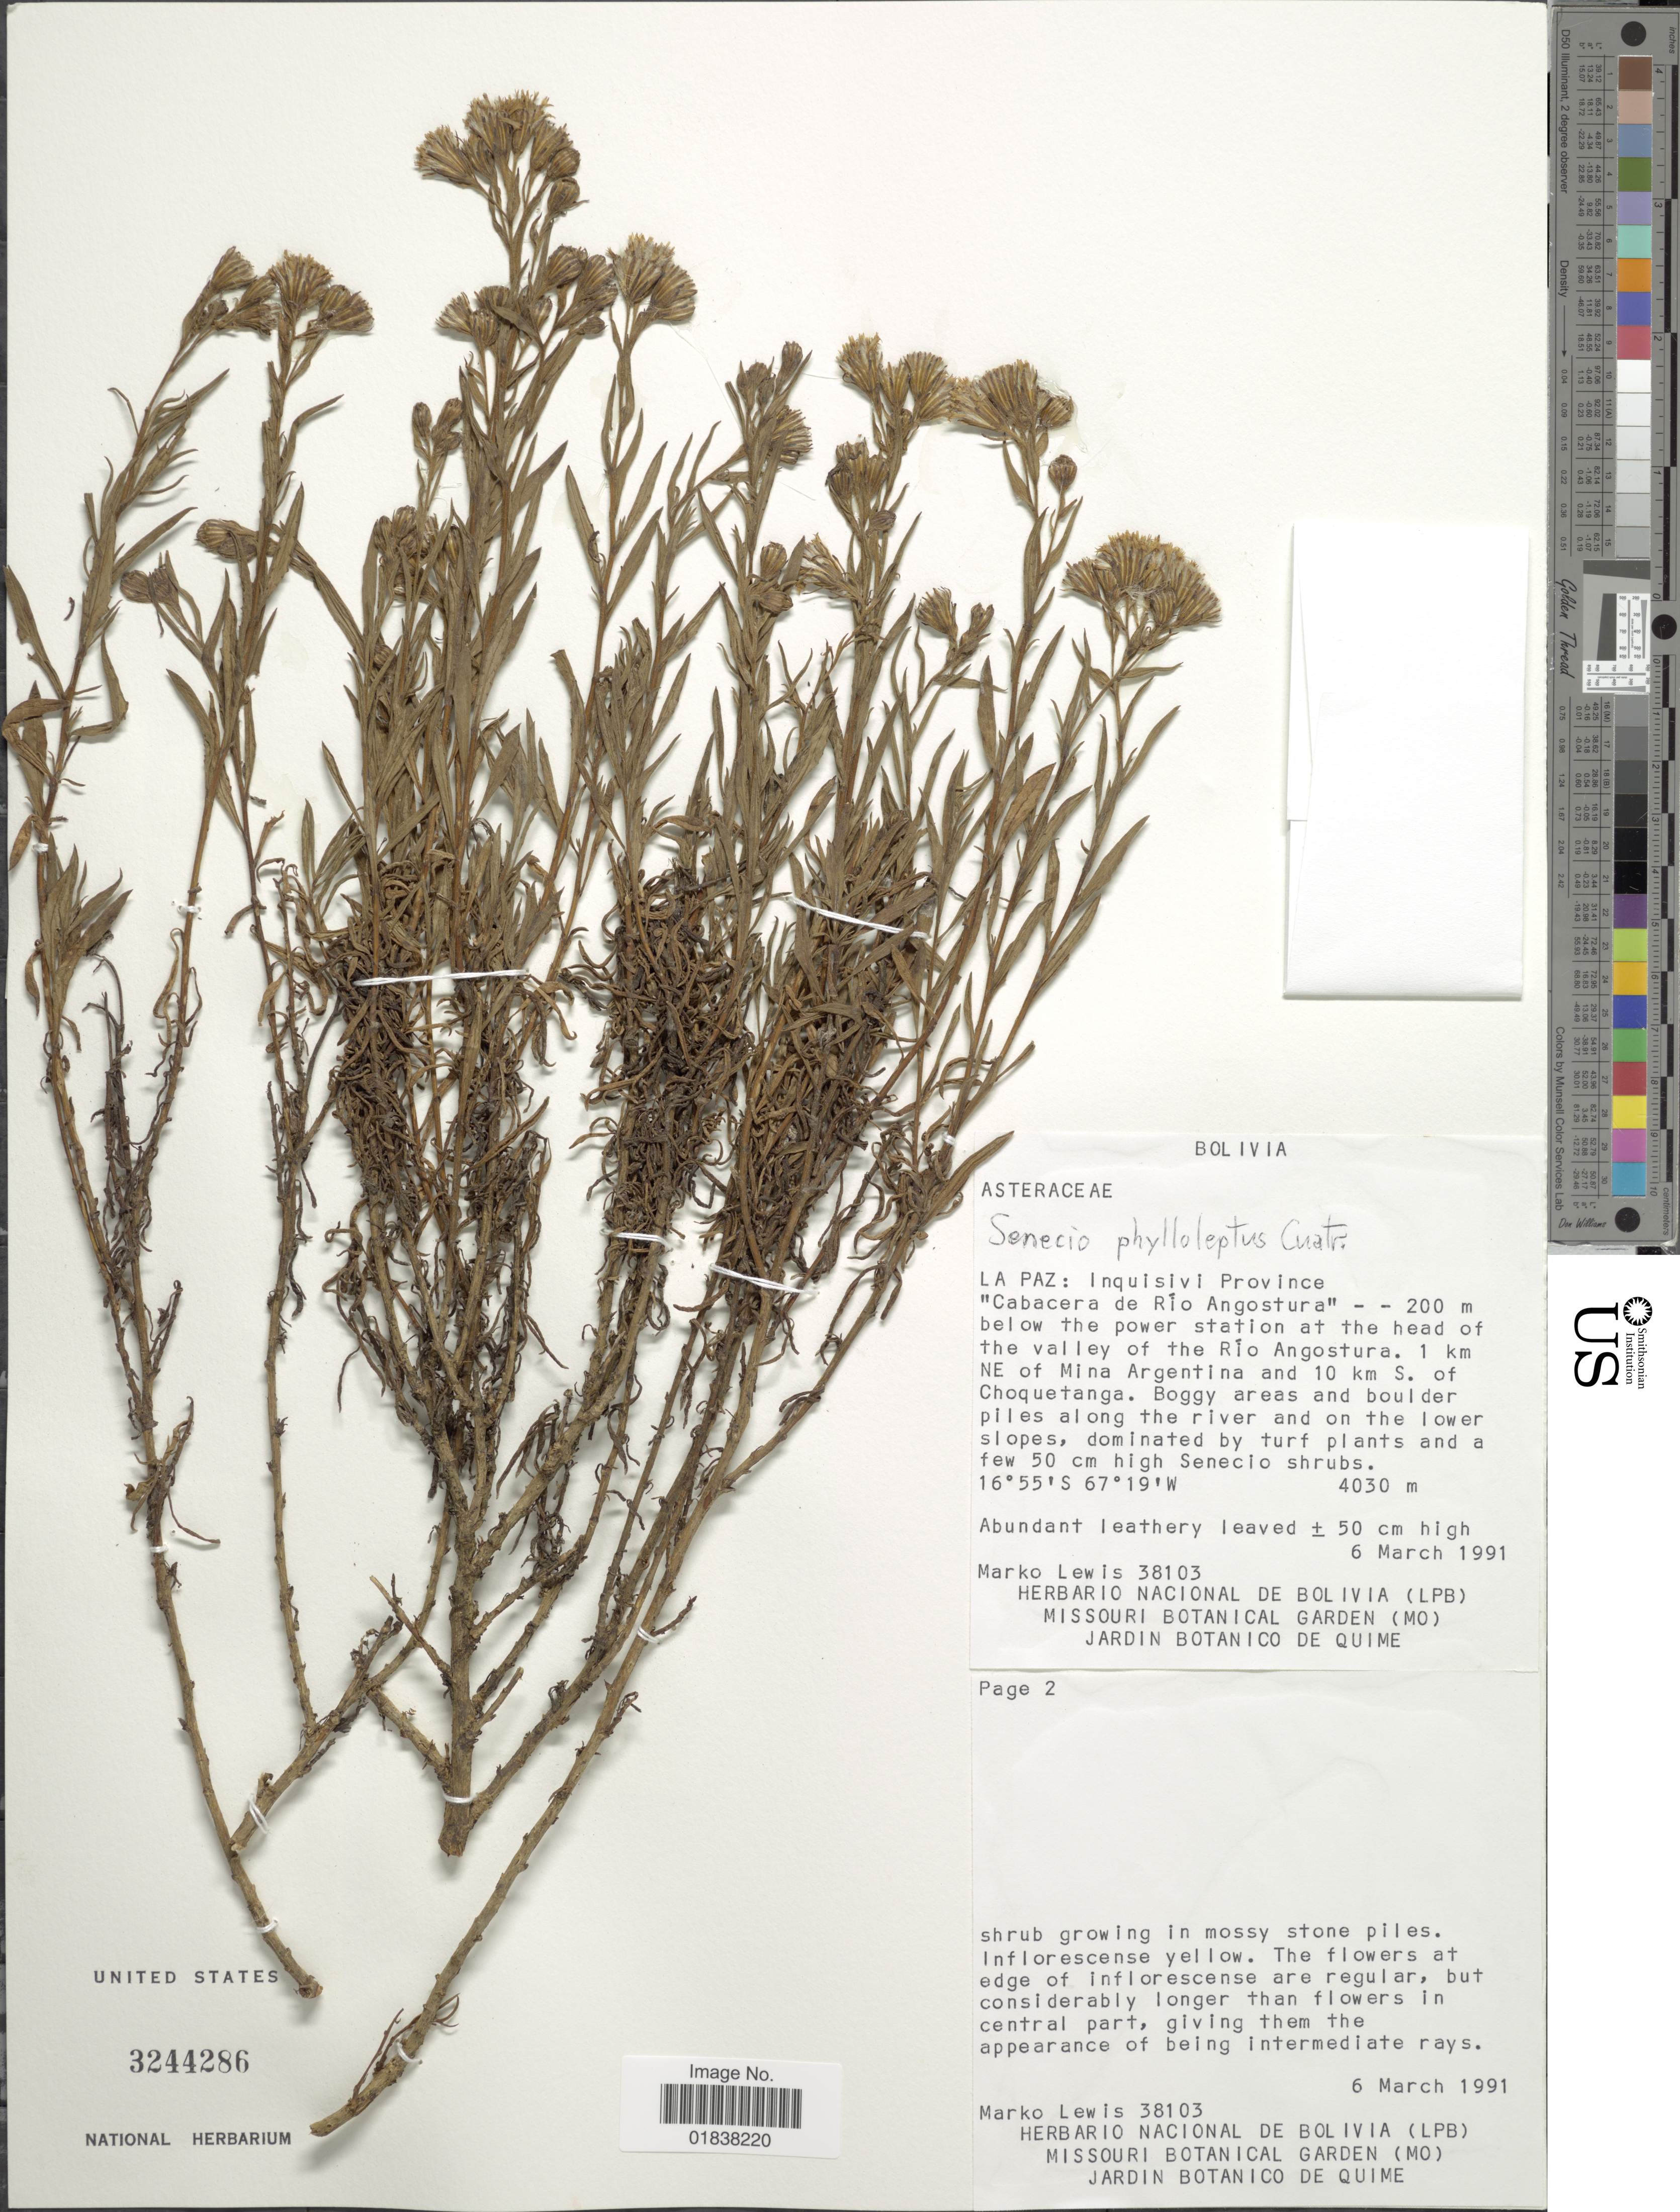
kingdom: Plantae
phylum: Tracheophyta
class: Magnoliopsida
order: Asterales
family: Asteraceae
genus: Senecio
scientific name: Senecio phylloleptus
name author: Cuatrec.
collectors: M. A. Lewis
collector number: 38103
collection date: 1991-03-06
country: Bolivia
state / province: La Paz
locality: Inquisivi Province, Cabacera de Rio Angostura, below the power station at the head of the valley of the Rio Angostura, 1 km NE of Mina Argentina and 10 km S of Choquetanga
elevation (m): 4030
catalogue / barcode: US 3244286